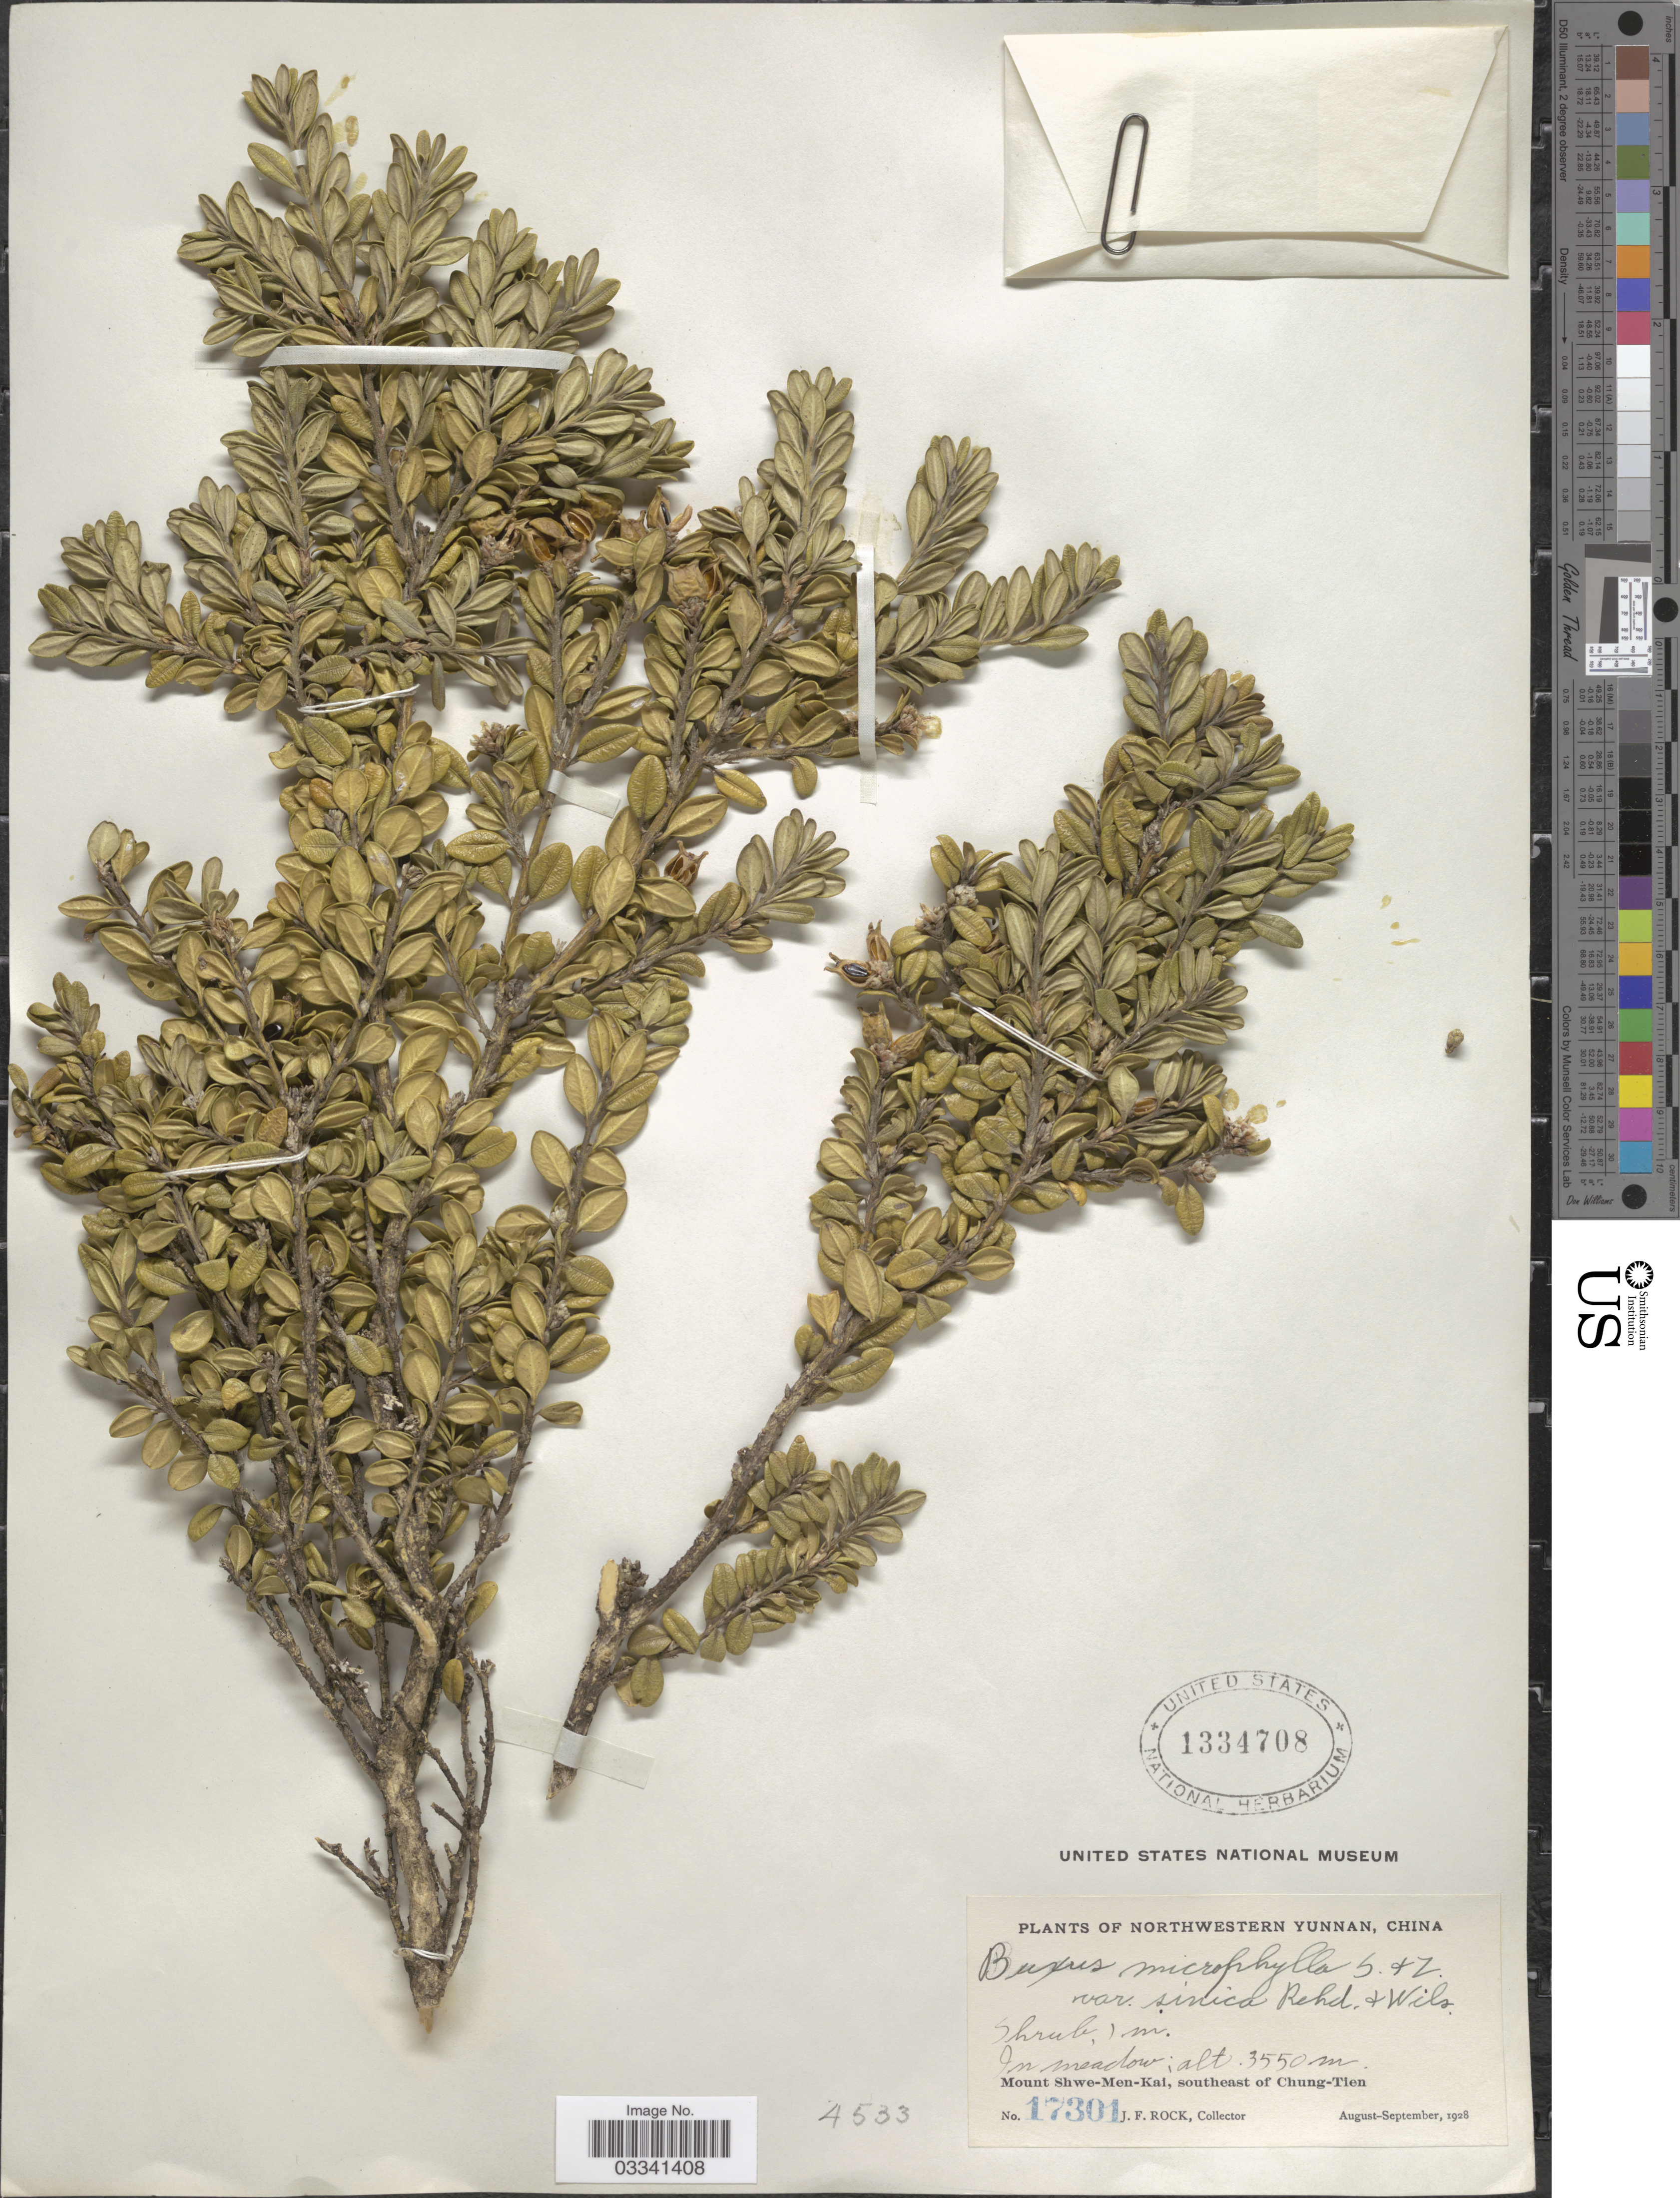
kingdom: Plantae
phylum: Tracheophyta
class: Magnoliopsida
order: Buxales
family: Buxaceae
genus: Buxus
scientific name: Buxus microphylla var. sinica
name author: Rehder & E.H. Wilson in Sarg.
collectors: J. Rock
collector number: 17301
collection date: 1928-08/1928-09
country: China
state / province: Yunnan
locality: Northwestern Yunnan. Mount Shwe-Men-Kai, southeast of Chung-Tien.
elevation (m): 3550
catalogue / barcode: US 1334708